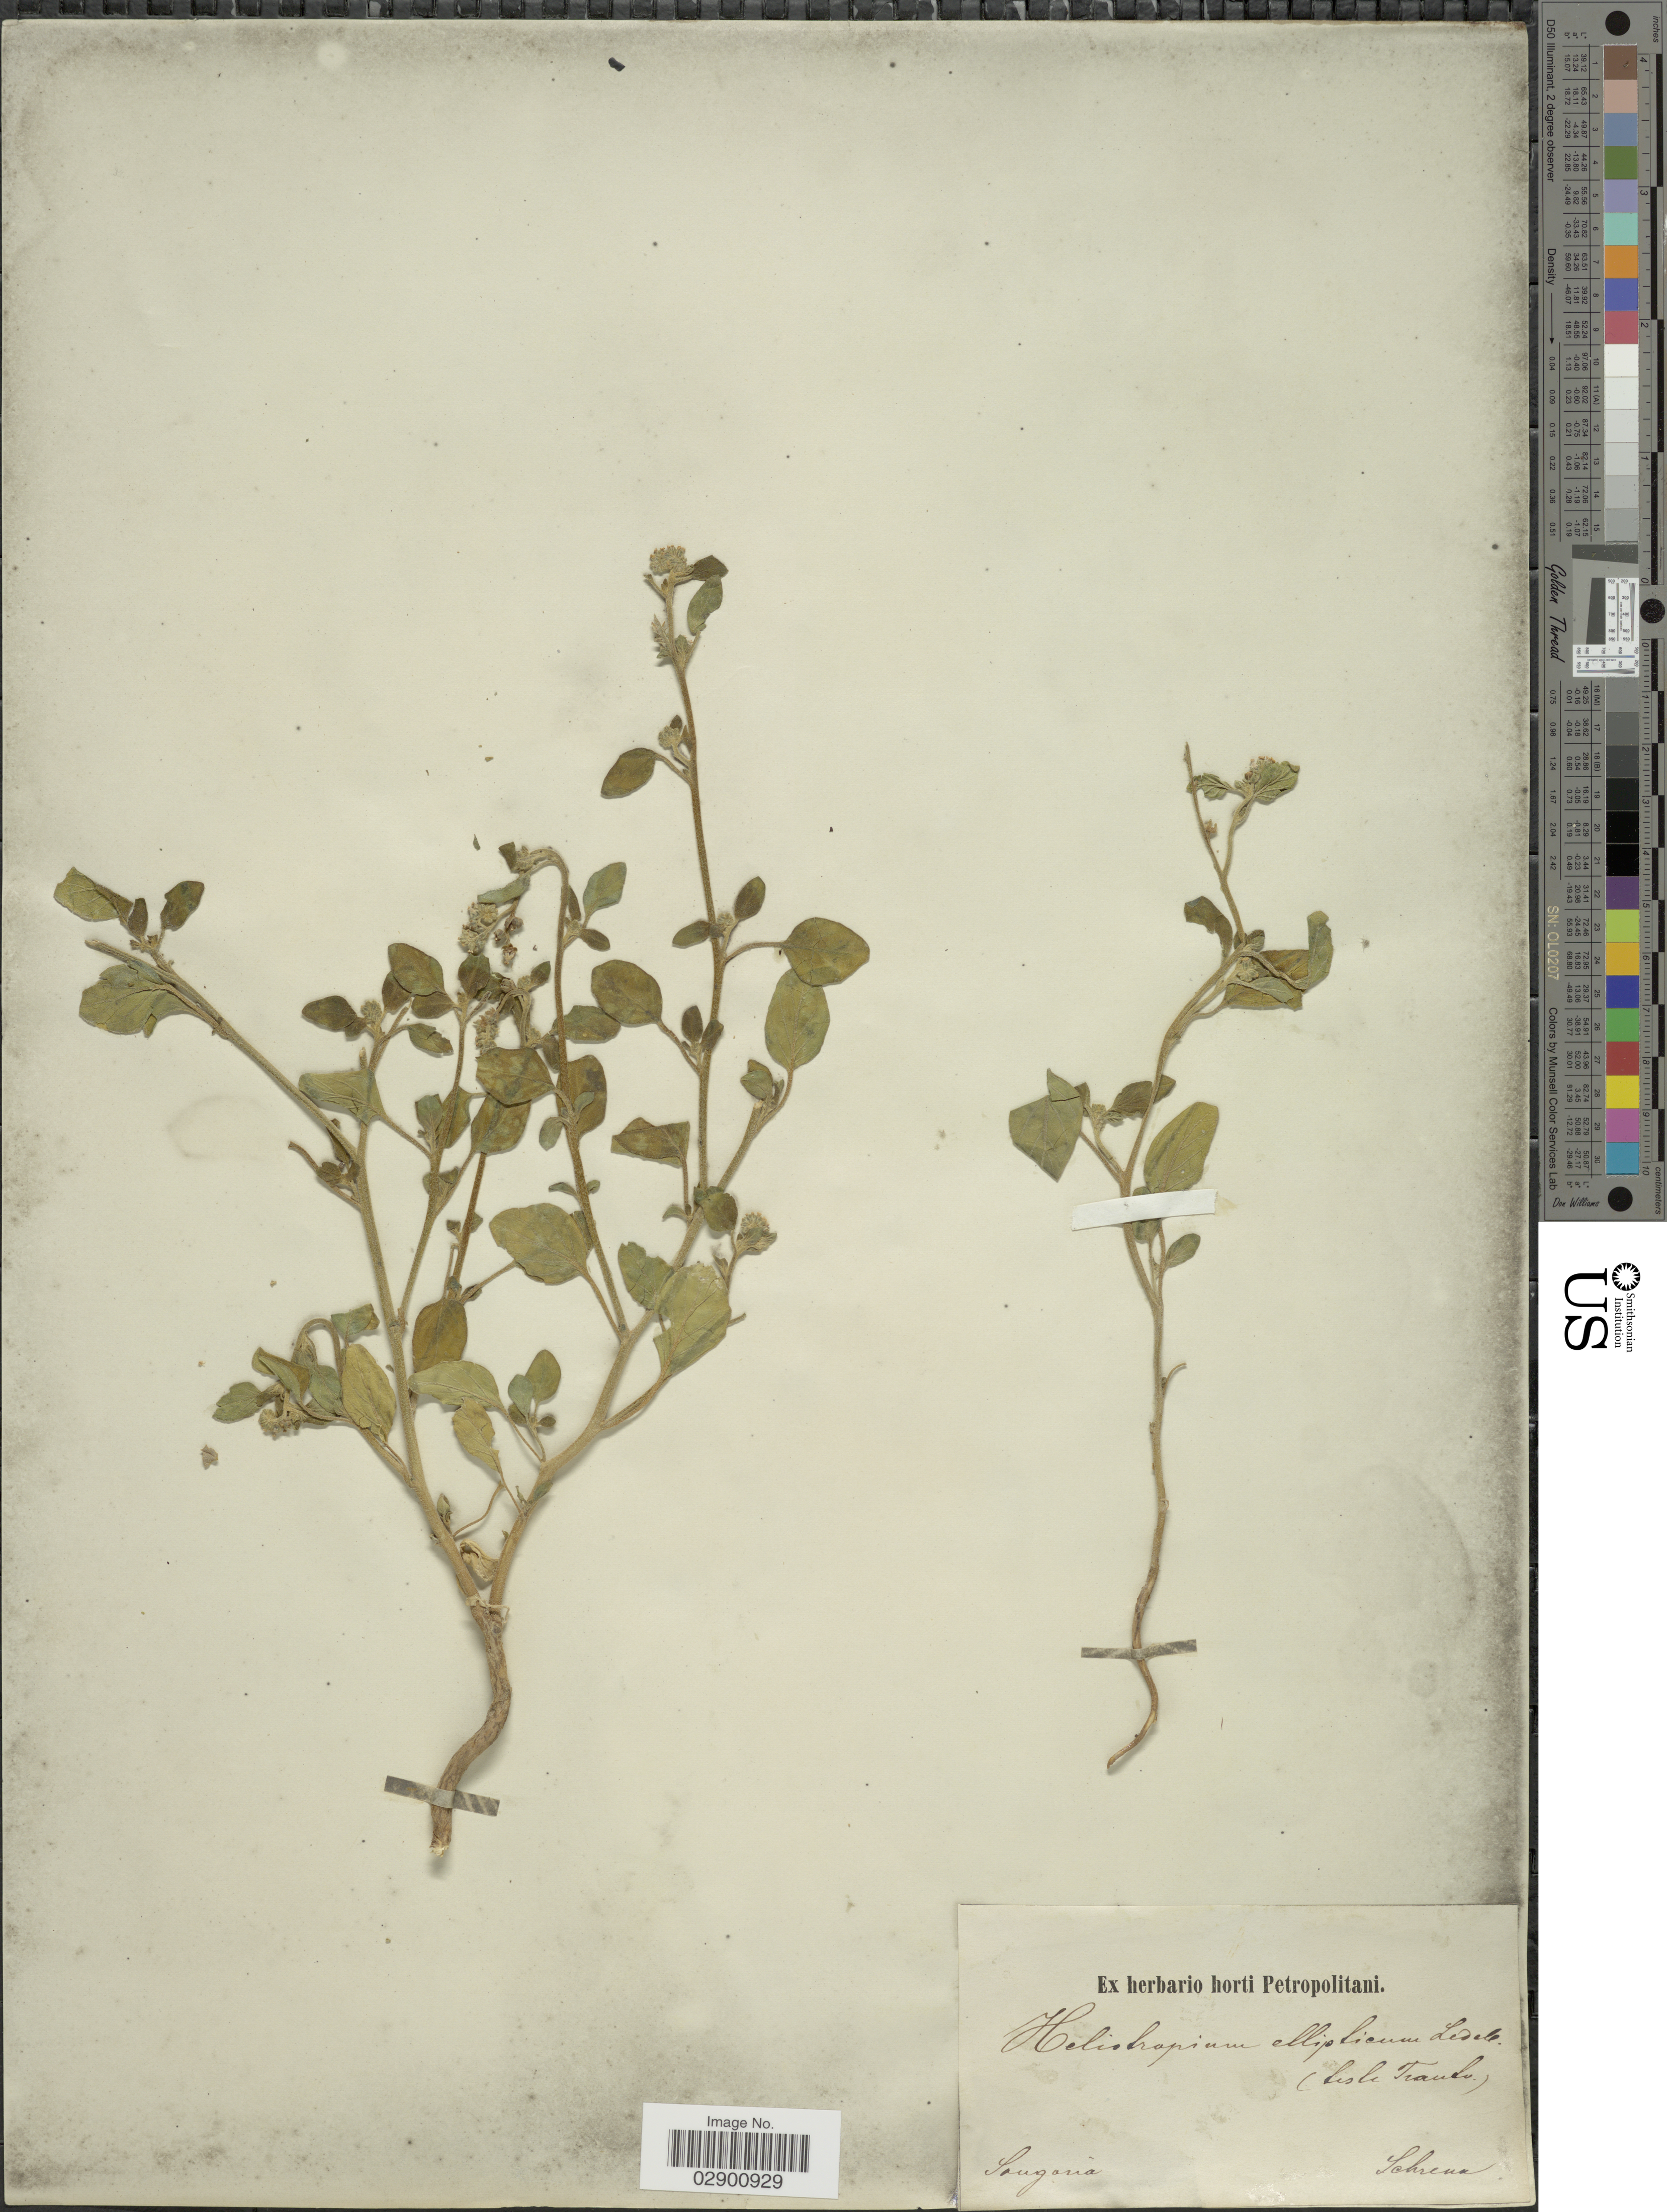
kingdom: Plantae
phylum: Tracheophyta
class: Magnoliopsida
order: Boraginales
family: Heliotropiaceae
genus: Heliotropium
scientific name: Heliotropium europaeum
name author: L.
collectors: -. Schenk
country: China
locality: Songaria.